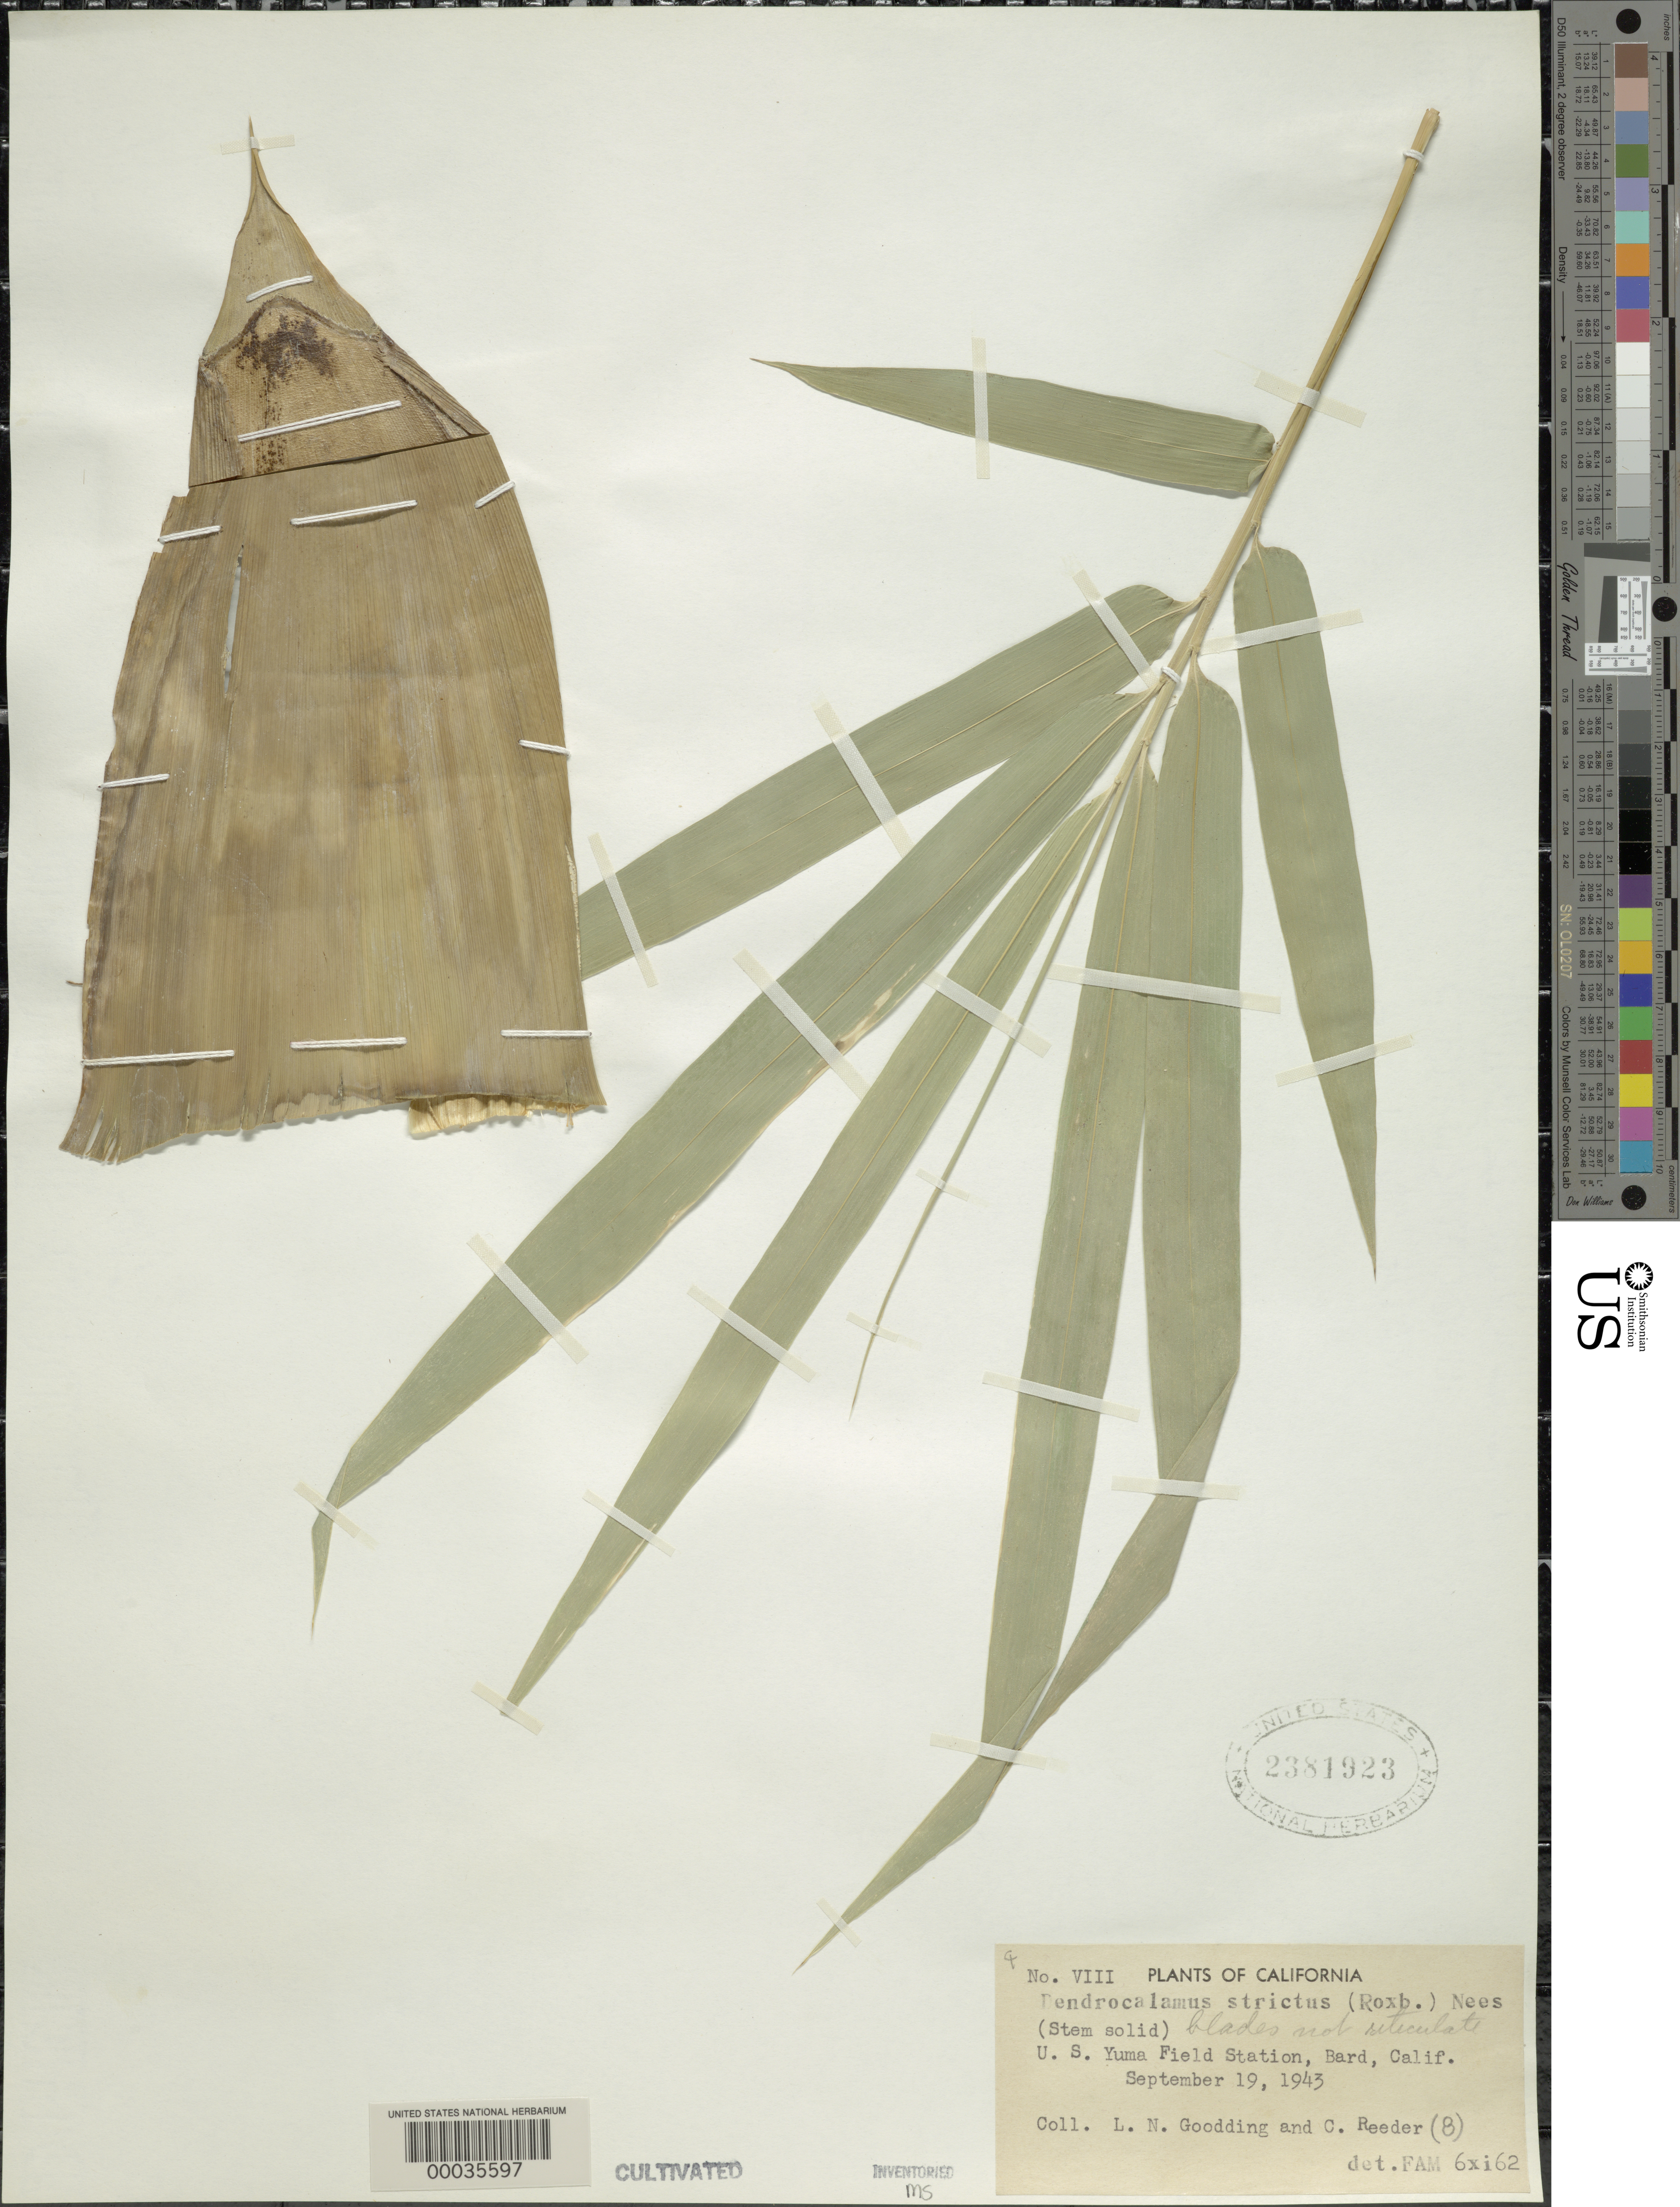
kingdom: Plantae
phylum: Tracheophyta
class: Liliopsida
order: Poales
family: Poaceae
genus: Dendrocalamus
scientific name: Dendrocalamus strictus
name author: (Roxb.) Nees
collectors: L. N. Goodding & C. G. Reeder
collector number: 8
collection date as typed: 19 Sep 1943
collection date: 1943-09-19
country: United States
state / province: California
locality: U.s. yuma field station-bard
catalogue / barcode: US 2381923